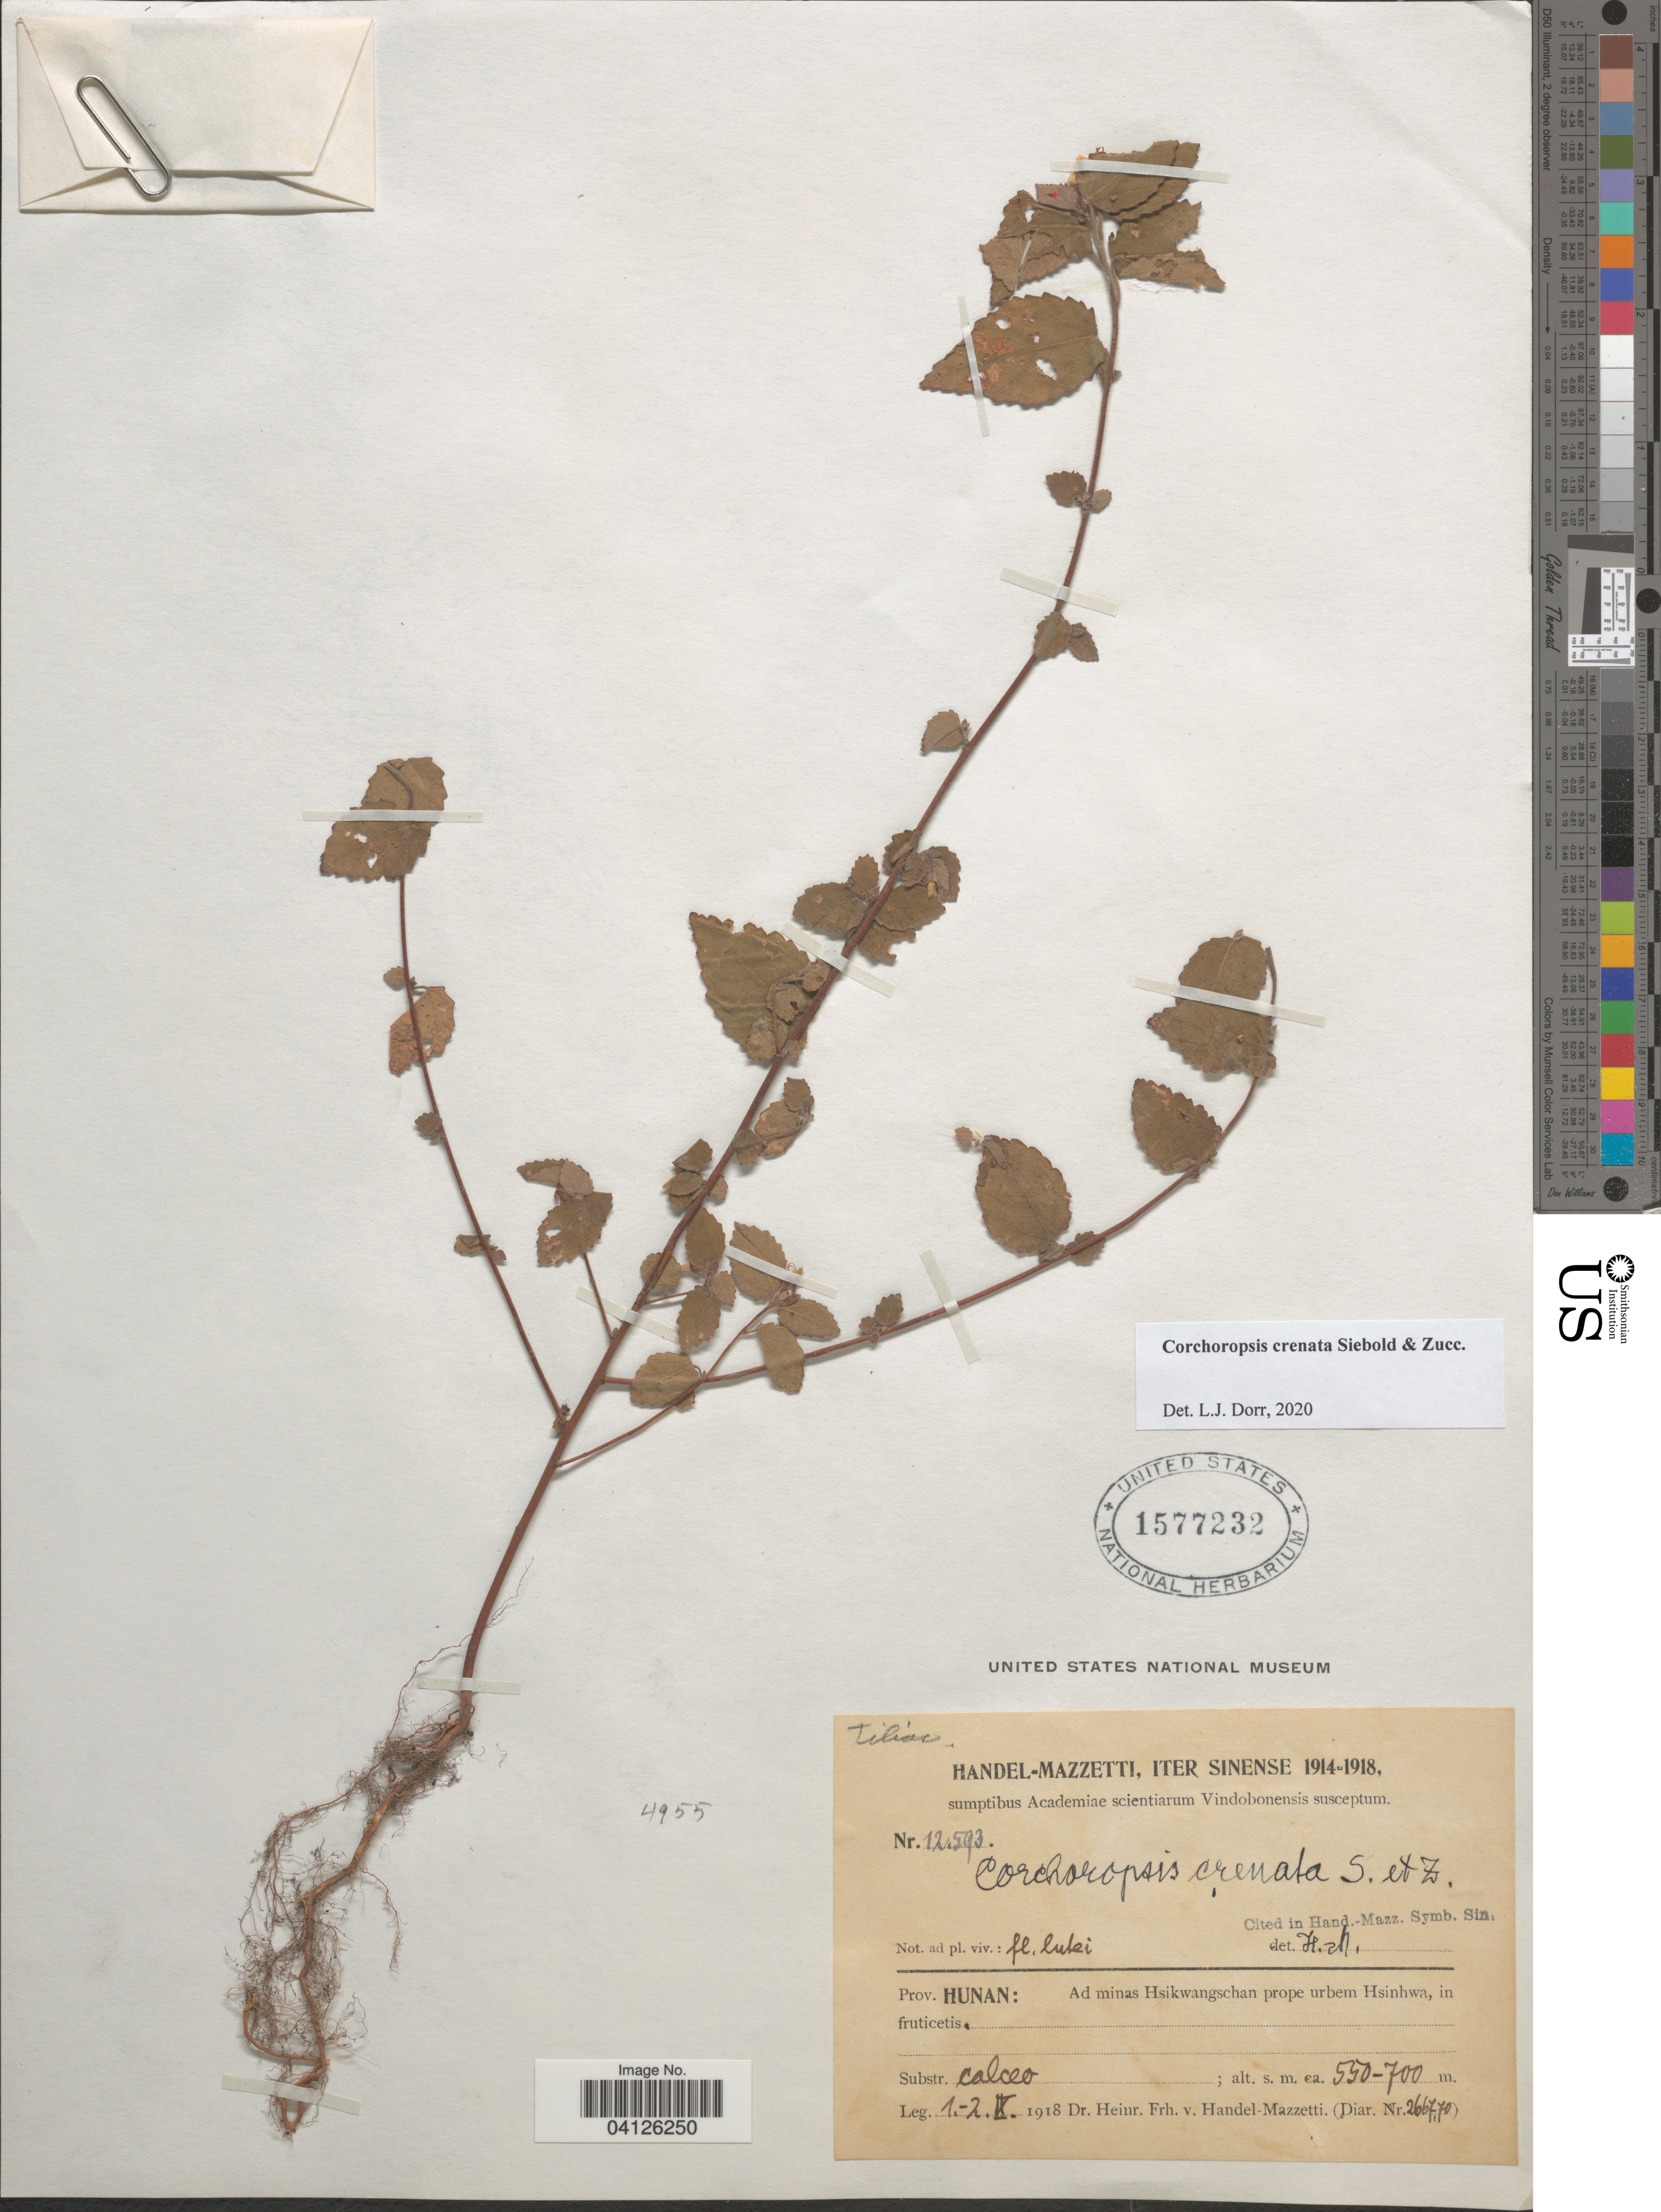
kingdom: Plantae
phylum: Tracheophyta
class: Magnoliopsida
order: Malvales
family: Malvaceae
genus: Corchoropsis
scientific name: Corchoropsis crenata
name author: Siebold & Zucc.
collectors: H. Handel-Mazzetti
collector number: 12593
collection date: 1918-09-01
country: China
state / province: Hunan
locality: Ad minas Hsikwangschan prope urbem Hsinhwa.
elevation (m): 550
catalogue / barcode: US 1577232